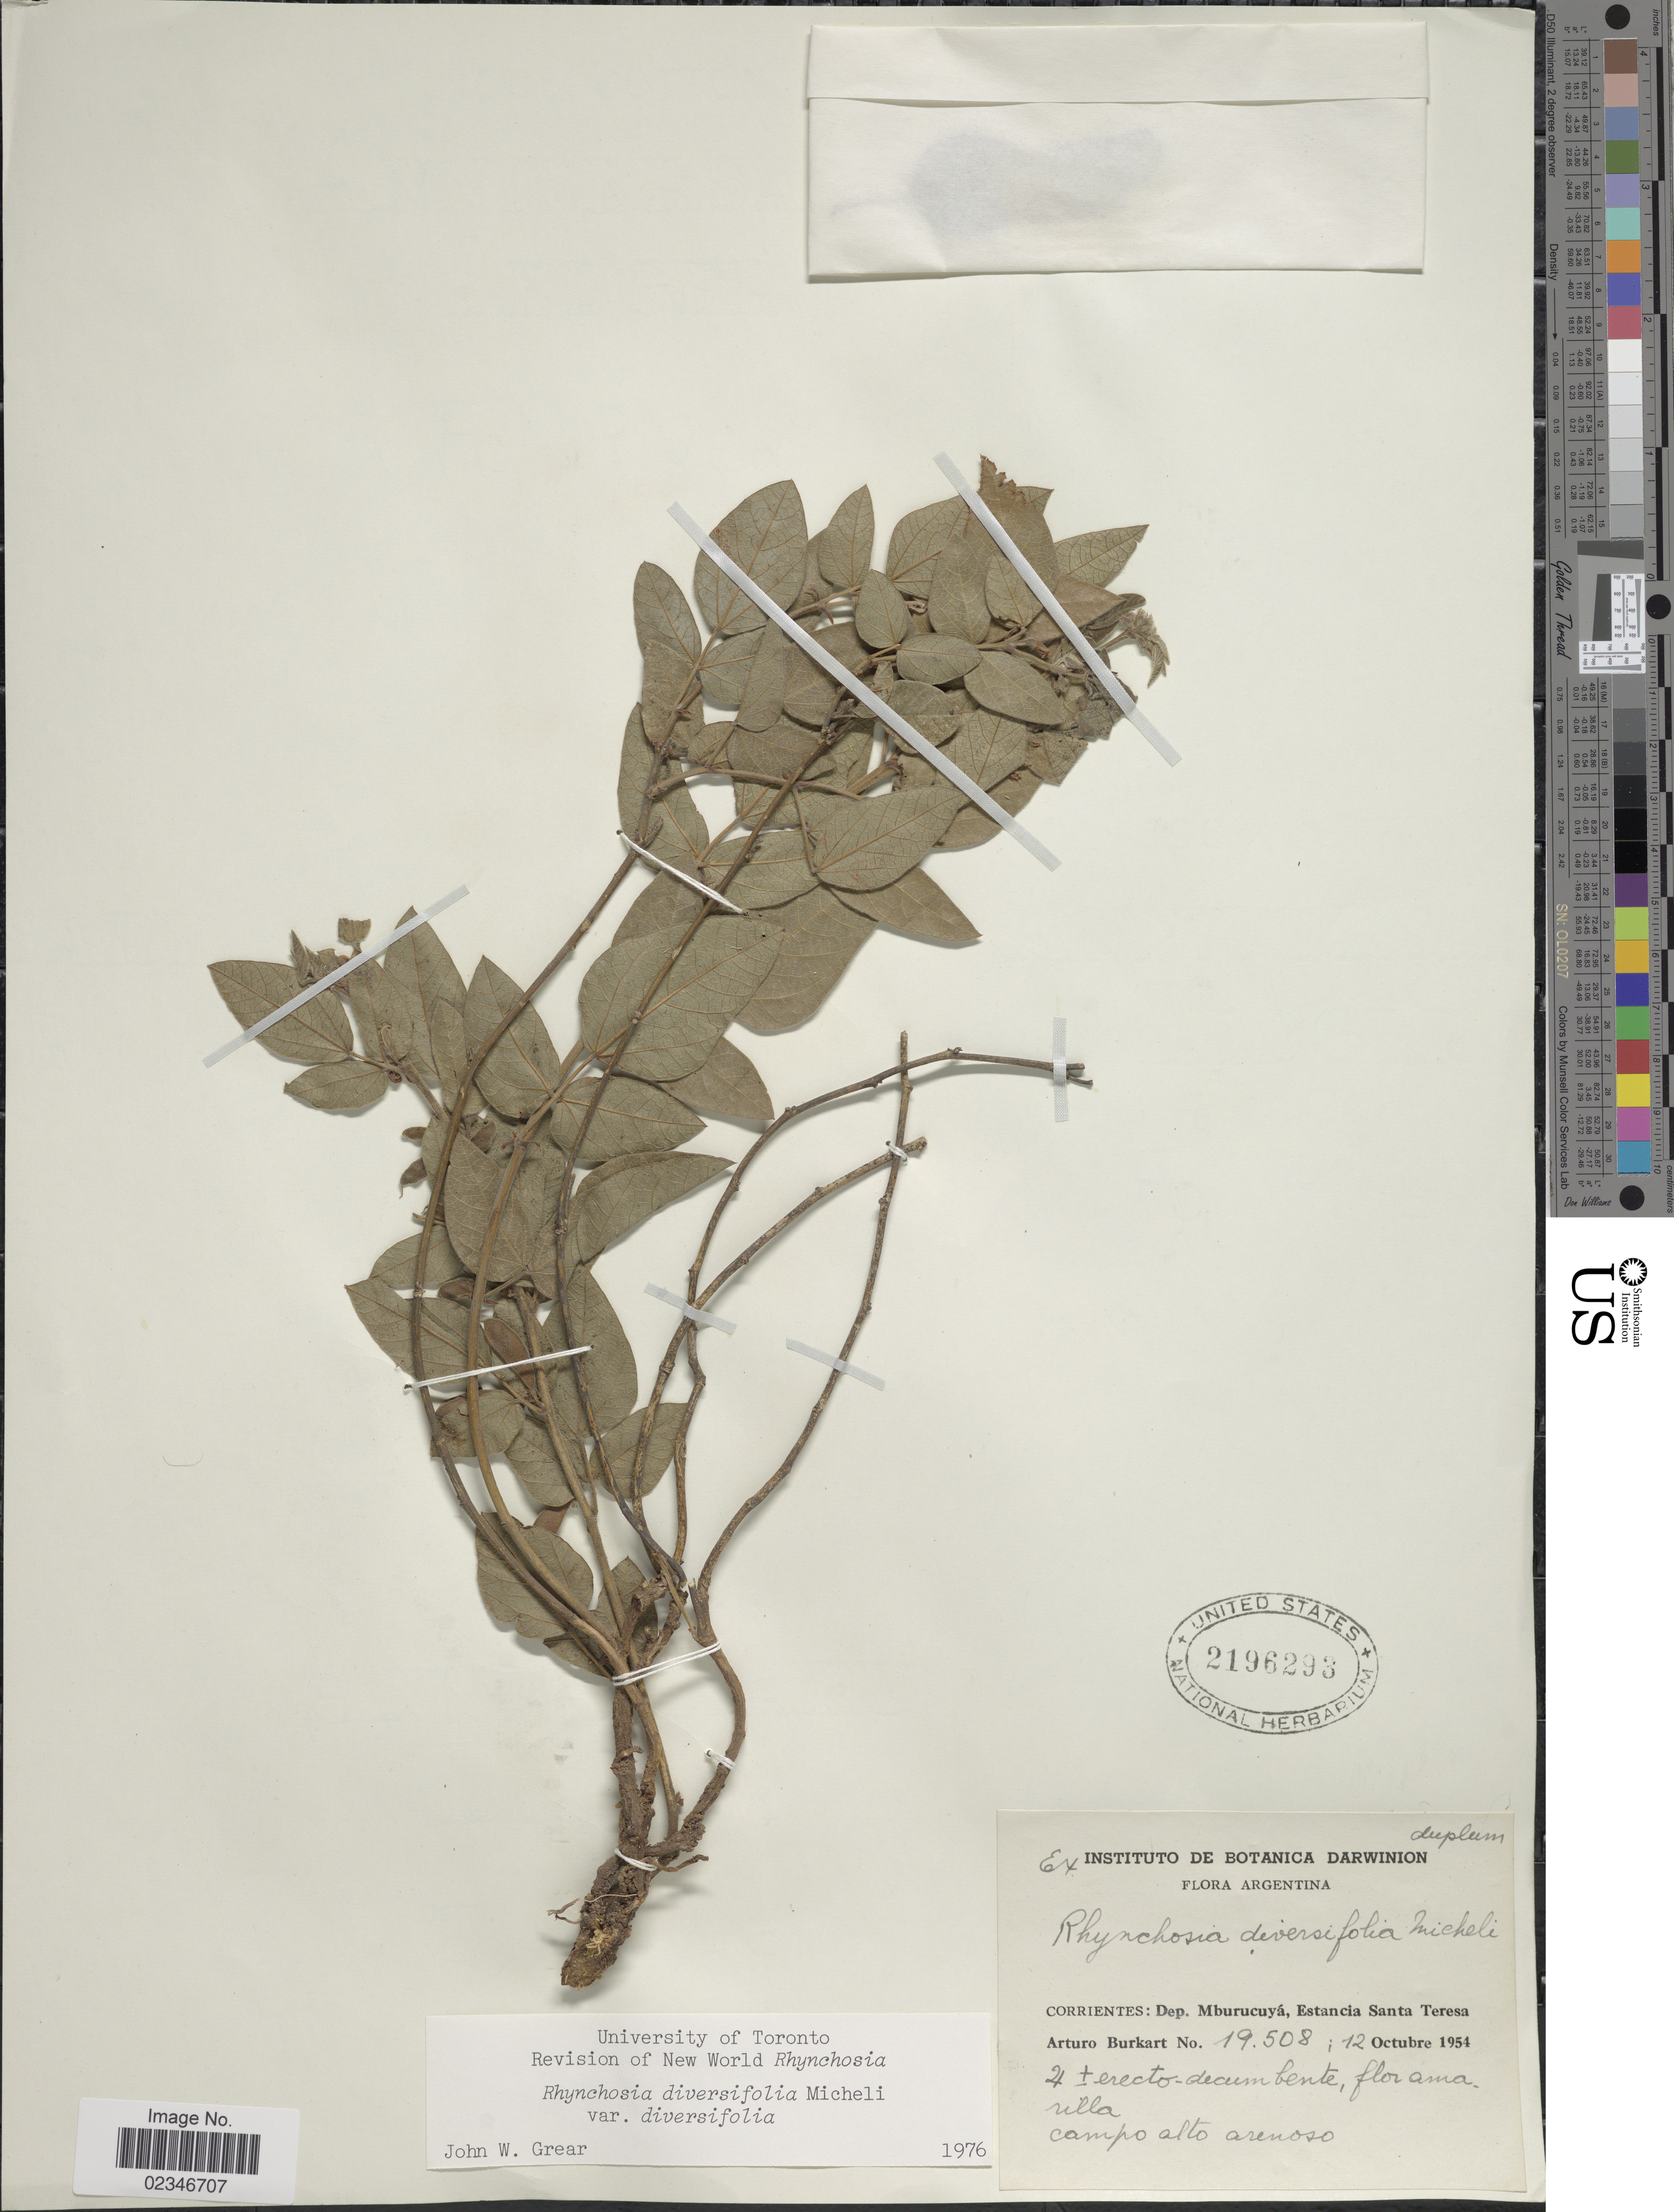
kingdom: Plantae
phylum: Tracheophyta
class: Magnoliopsida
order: Fabales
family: Fabaceae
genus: Rhynchosia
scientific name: Rhynchosia diversifolia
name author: Micheli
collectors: A. E. Burkart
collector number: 19508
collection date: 1954-10-12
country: Argentina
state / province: Corrientes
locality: Corrientes: Dep. Mburucuya, Estancia Santa Teresa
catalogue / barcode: US 2196293